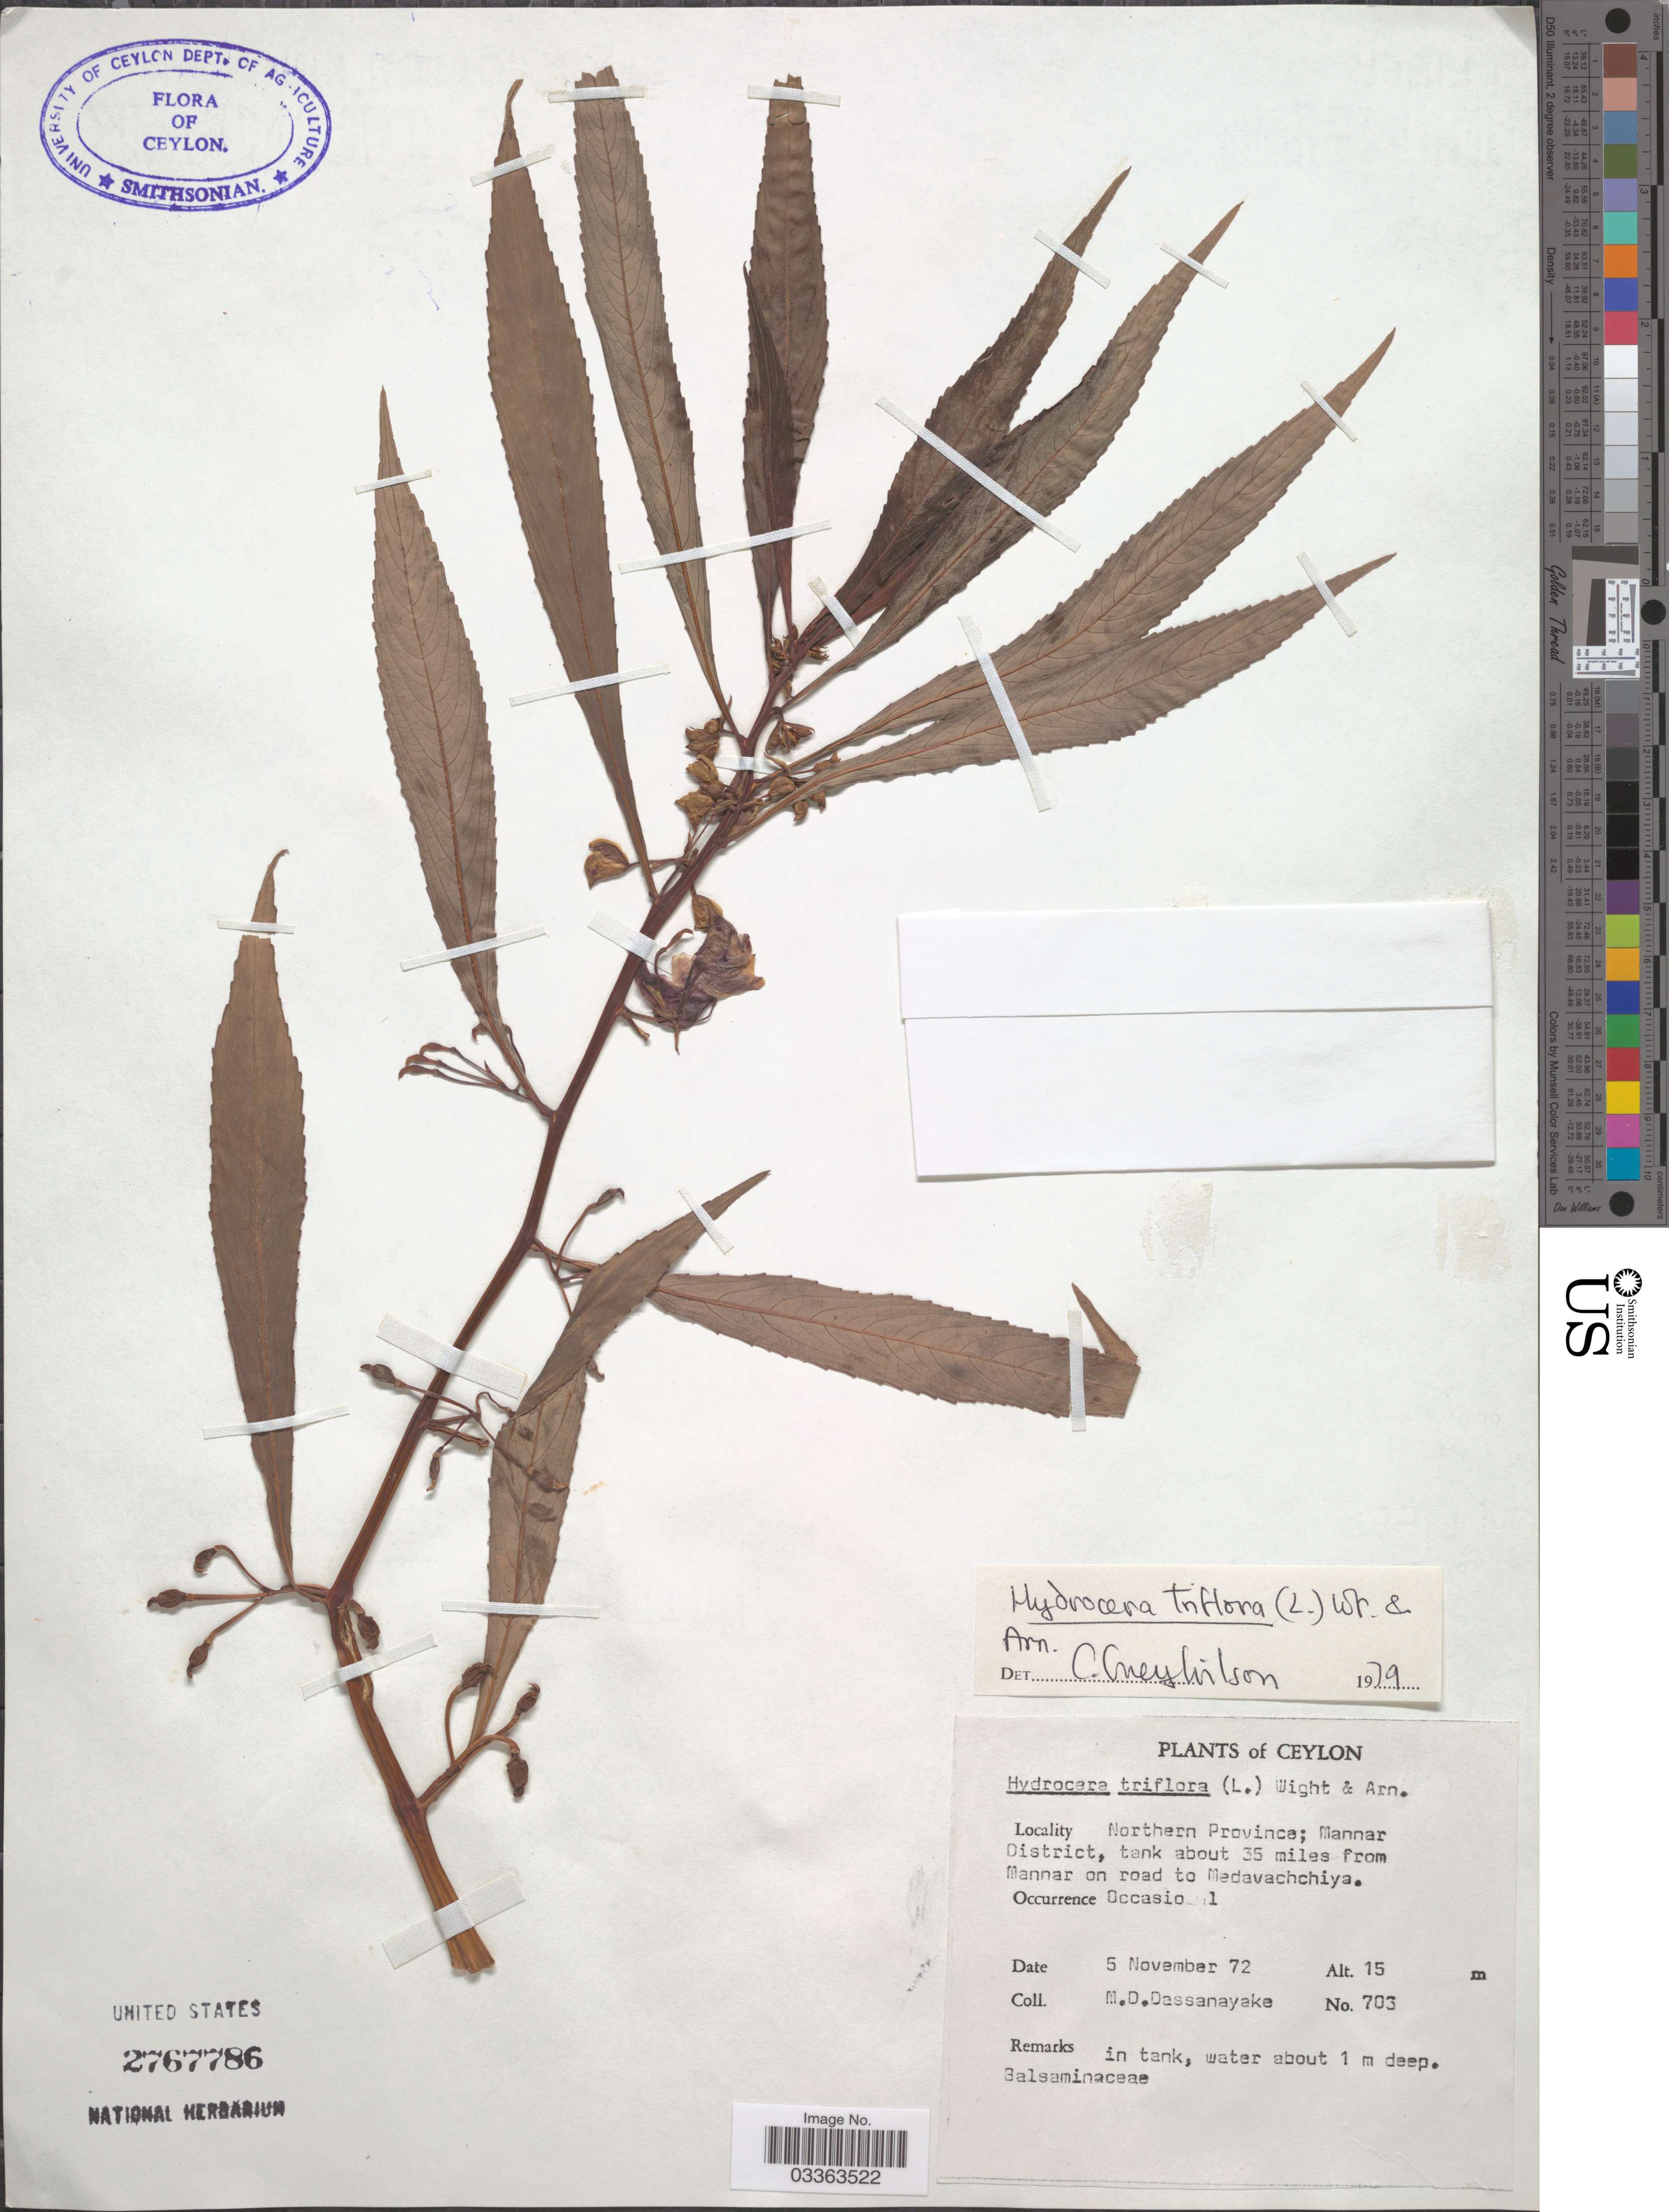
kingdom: Plantae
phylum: Tracheophyta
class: Magnoliopsida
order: Ericales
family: Balsaminaceae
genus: Hydrocera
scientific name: Hydrocera triflora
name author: (L.) Wight & Arn.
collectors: M. D. Dassanayake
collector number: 703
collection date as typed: Transcribed d/m/y: 5/11/72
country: Sri Lanka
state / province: Northern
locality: Ceylon, Mannar District, tank about 35 miles from Mannar on road to Medavachchiya.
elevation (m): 15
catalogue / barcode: US 2767786